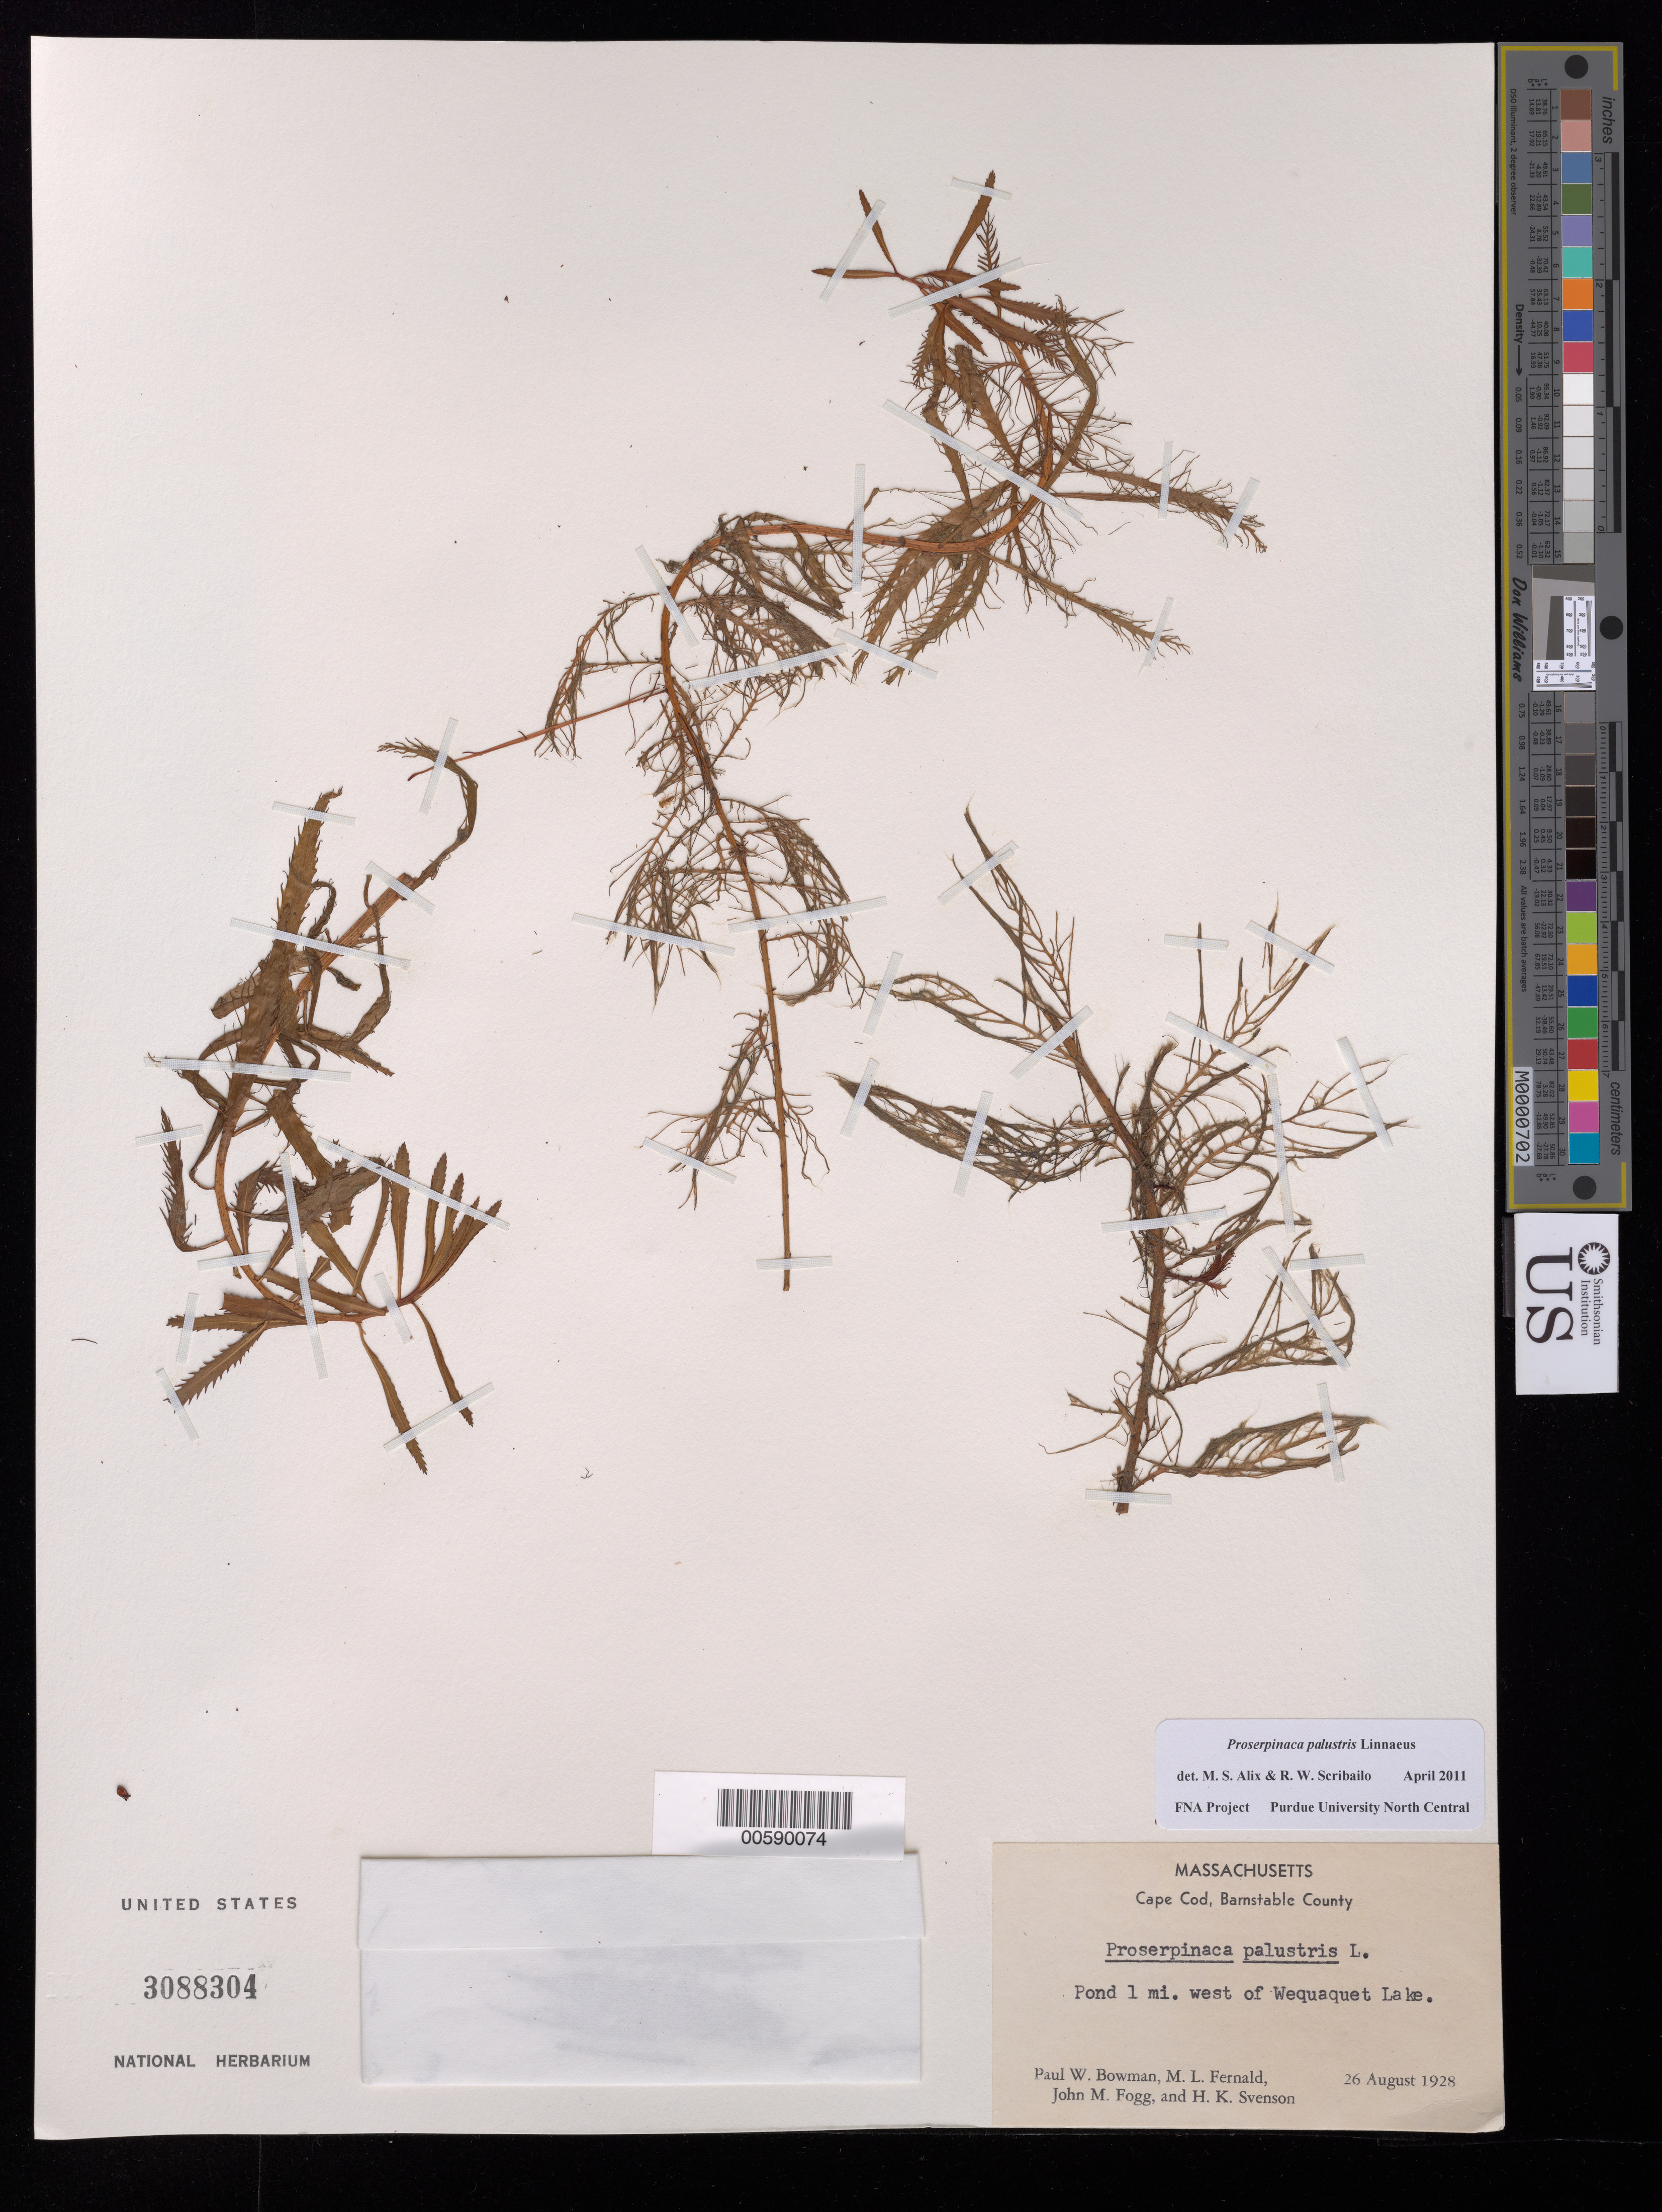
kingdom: Plantae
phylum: Tracheophyta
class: Magnoliopsida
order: Saxifragales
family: Haloragaceae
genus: Proserpinaca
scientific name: Proserpinaca palustris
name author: L.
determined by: Scribailo, R. W.; Alix, M. S.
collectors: P. Bowman, M. L. Fernald, J. Fogg & H. Svenson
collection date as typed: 26 Aug 1928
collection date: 1928-08-26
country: United States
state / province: Massachusetts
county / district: Barnstable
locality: W of Wequaquet Lake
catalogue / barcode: US 3088304